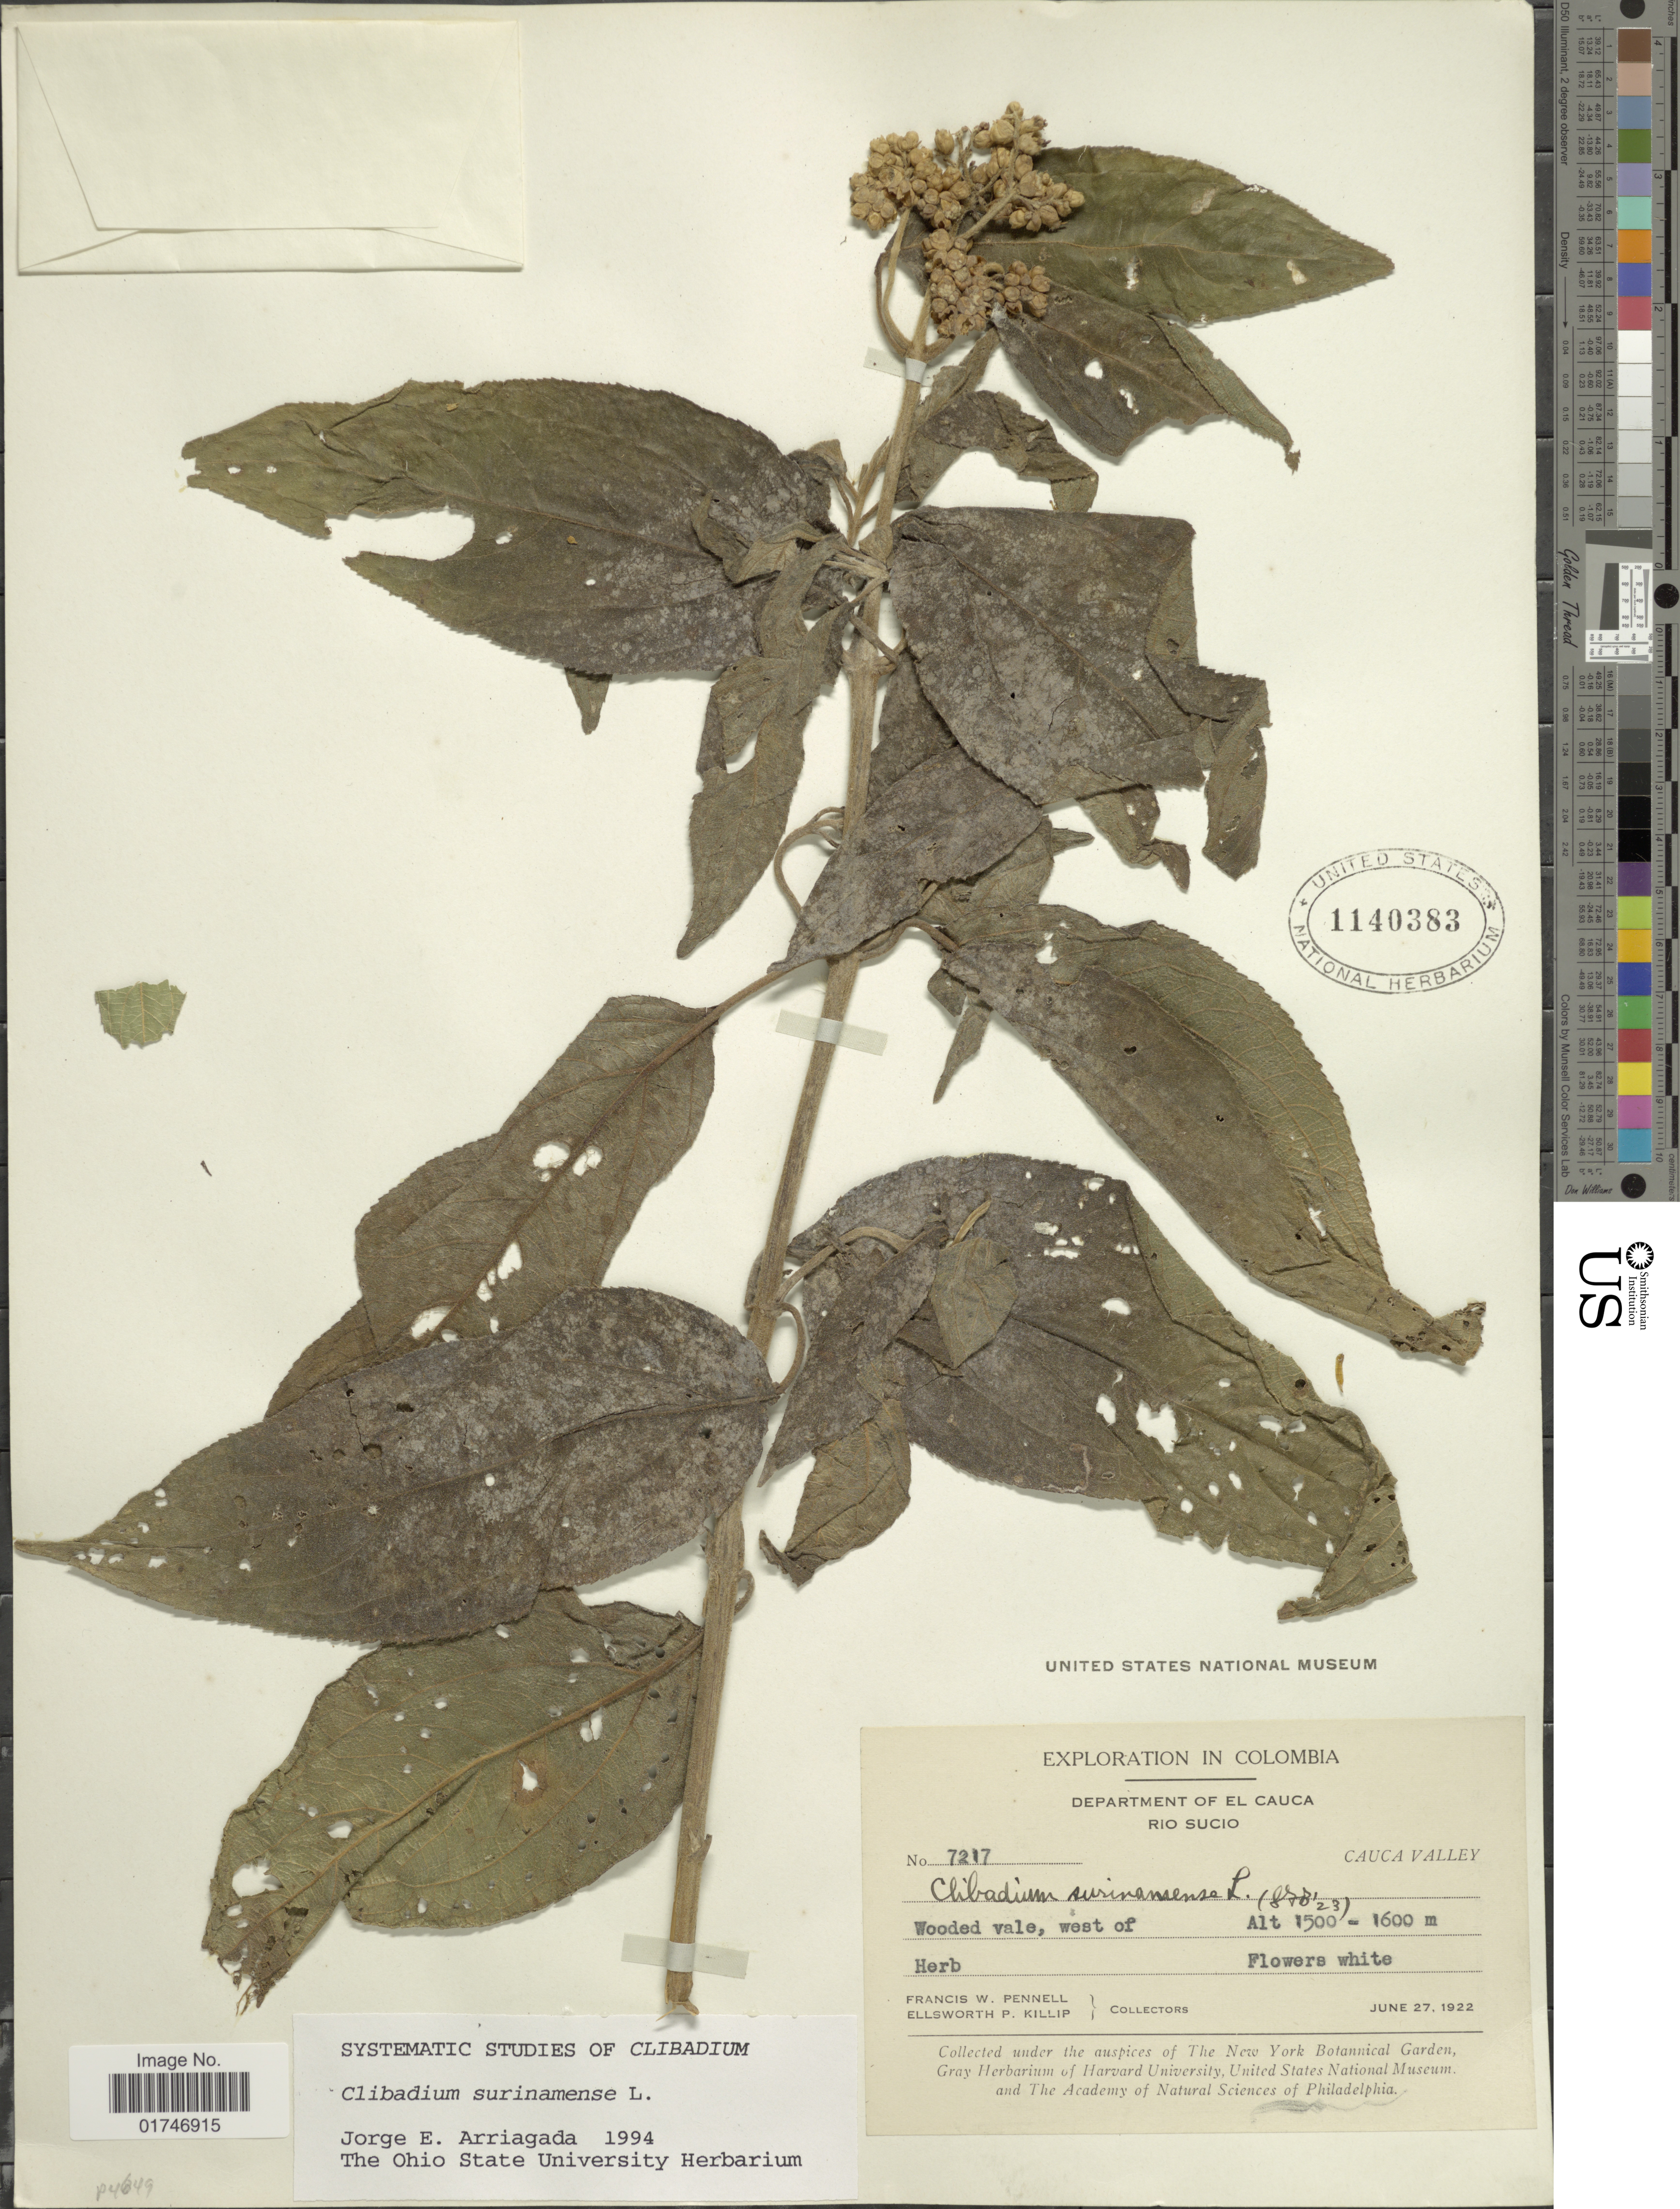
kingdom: Plantae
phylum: Tracheophyta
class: Magnoliopsida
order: Asterales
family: Asteraceae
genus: Clibadium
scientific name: Clibadium surinamense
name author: L.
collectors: F. W. Pennell & E. P. Killip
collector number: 7217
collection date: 1922-06-27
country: Colombia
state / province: Cauca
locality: Department of El Cauca. Rio Sucio. Cauca Valley. Wooded vale, west of.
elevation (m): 1500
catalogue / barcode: US 1140383